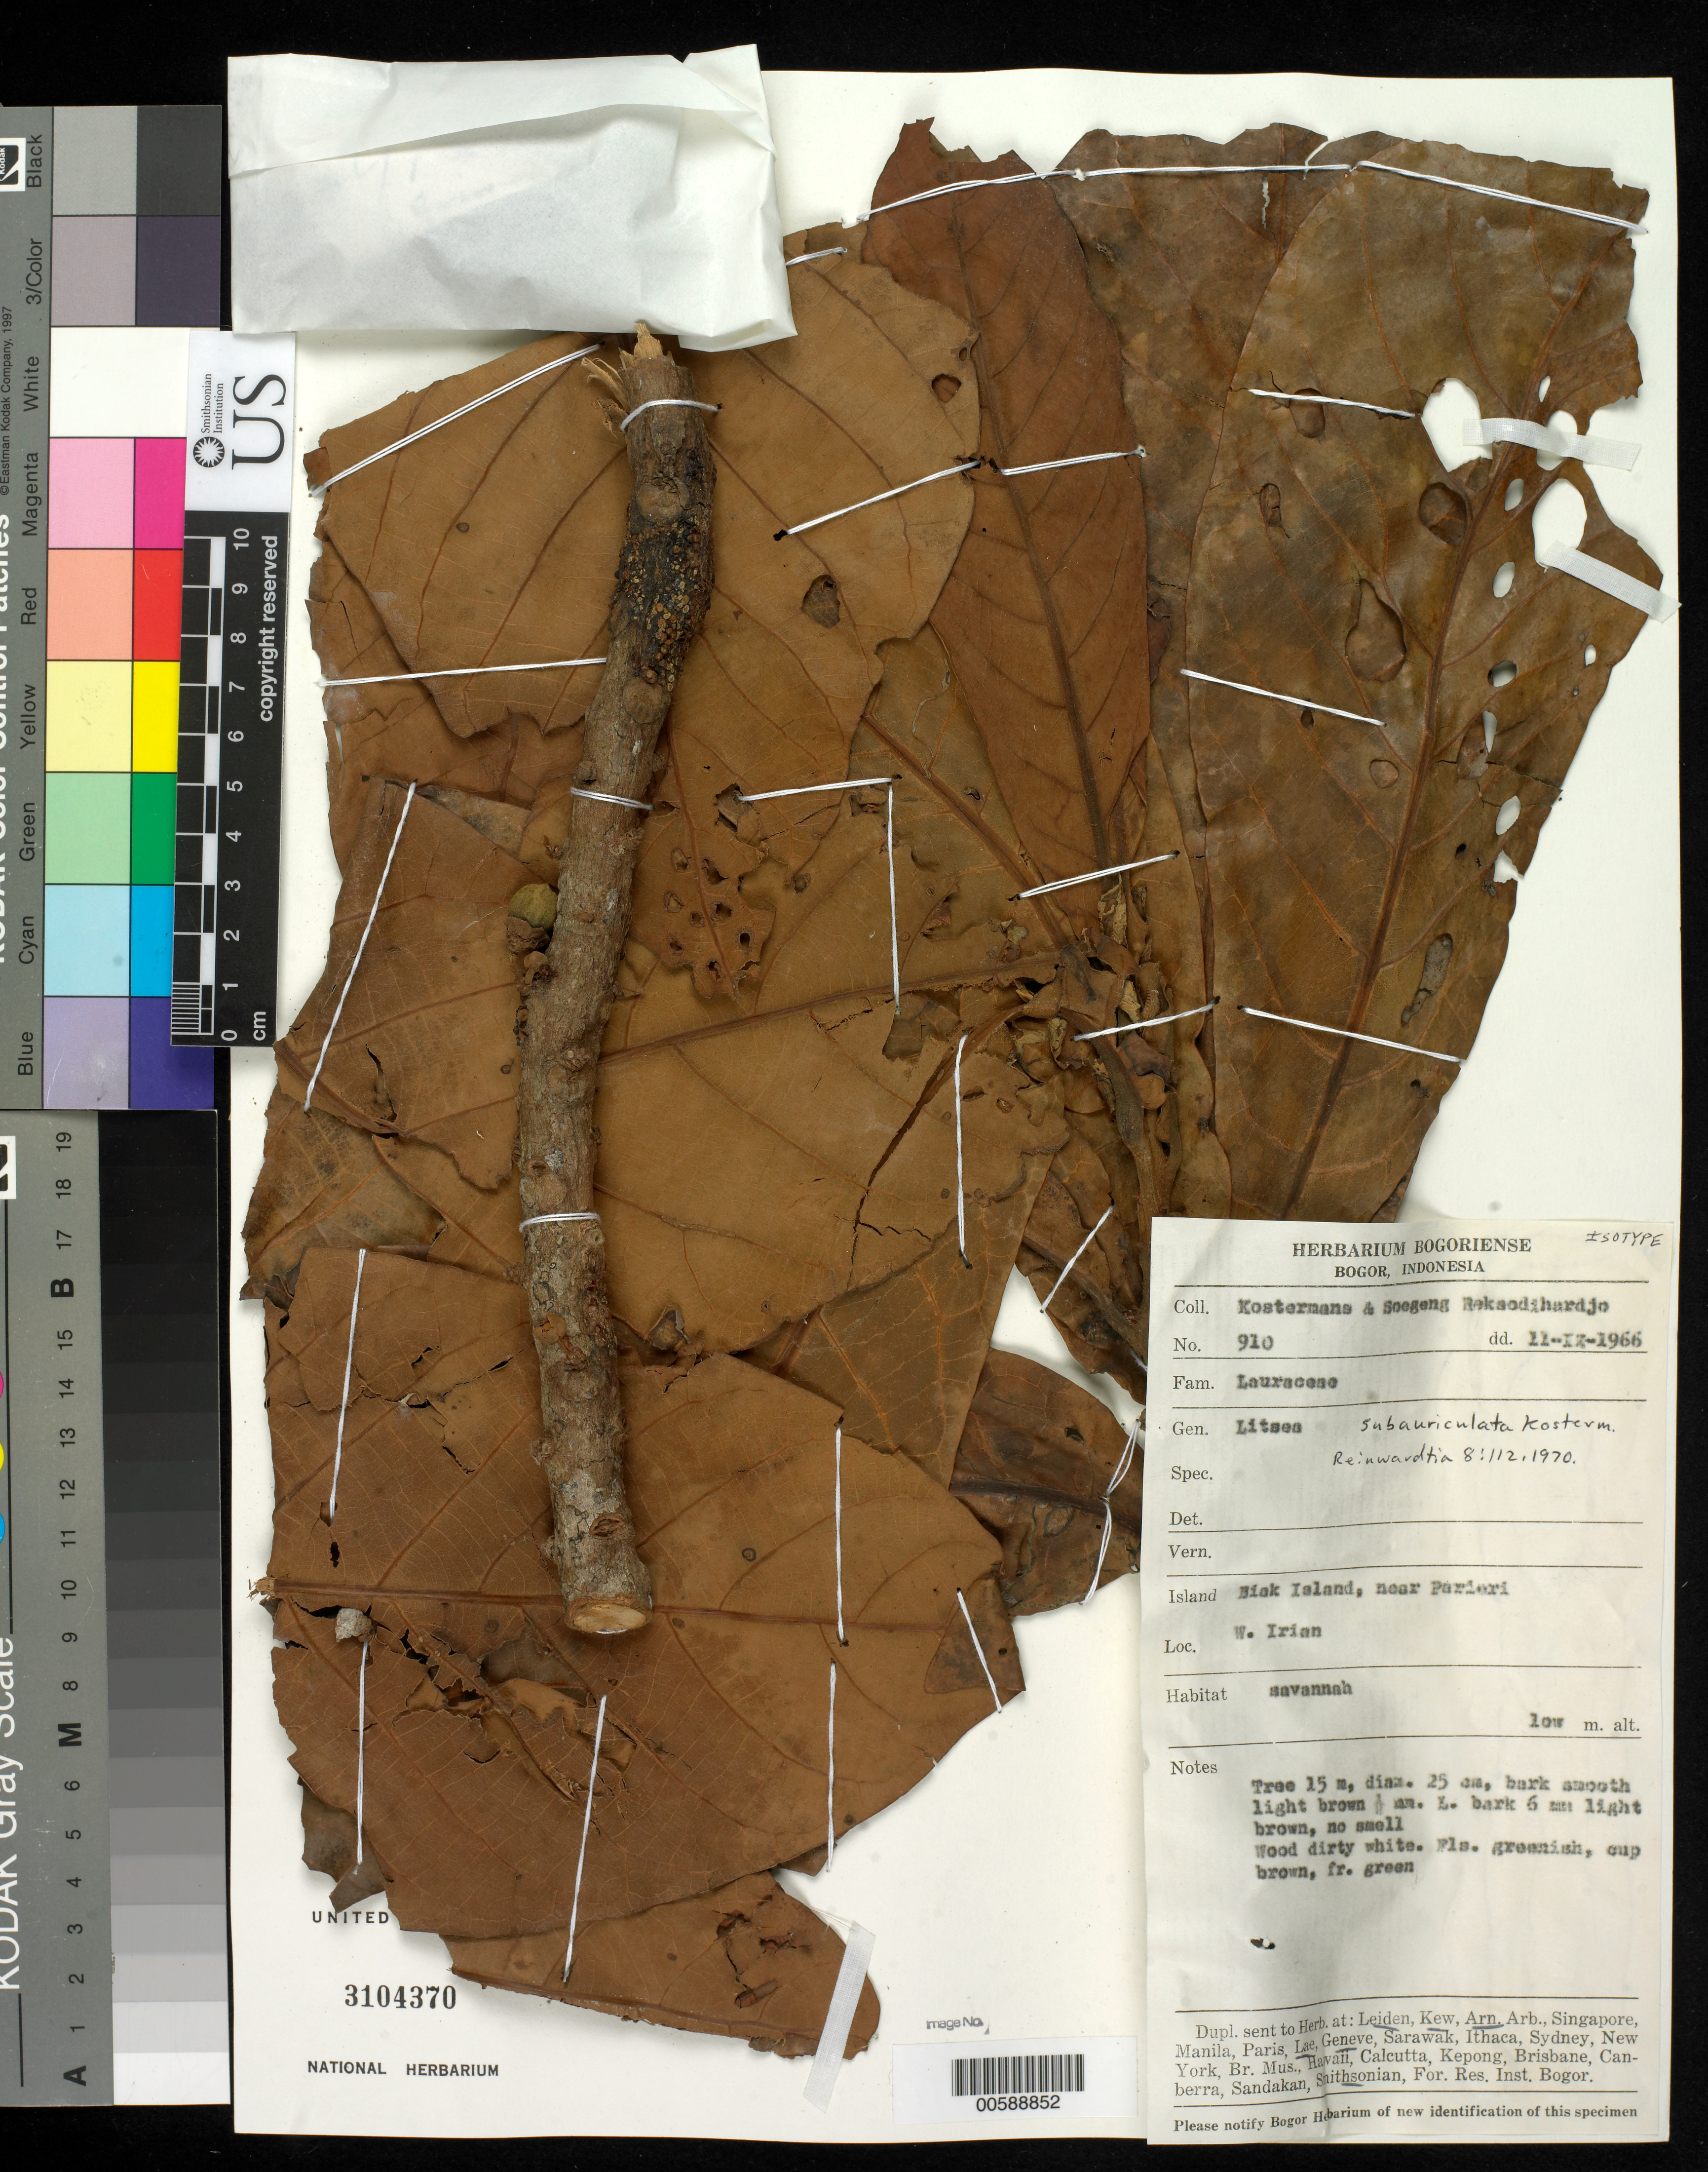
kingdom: Plantae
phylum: Tracheophyta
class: Magnoliopsida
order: Laurales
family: Lauraceae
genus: Litsea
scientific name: Litsea subauriculata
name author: Kosterm.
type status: Isotype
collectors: A. J. G. Kostermans & S. Reksodihardjo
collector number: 910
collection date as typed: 11 Nov 1966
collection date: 1966-11-11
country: Indonesia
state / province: Papua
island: Bisk Island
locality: W Irian, near Parieri. Irian Jaya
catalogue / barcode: US 3104370